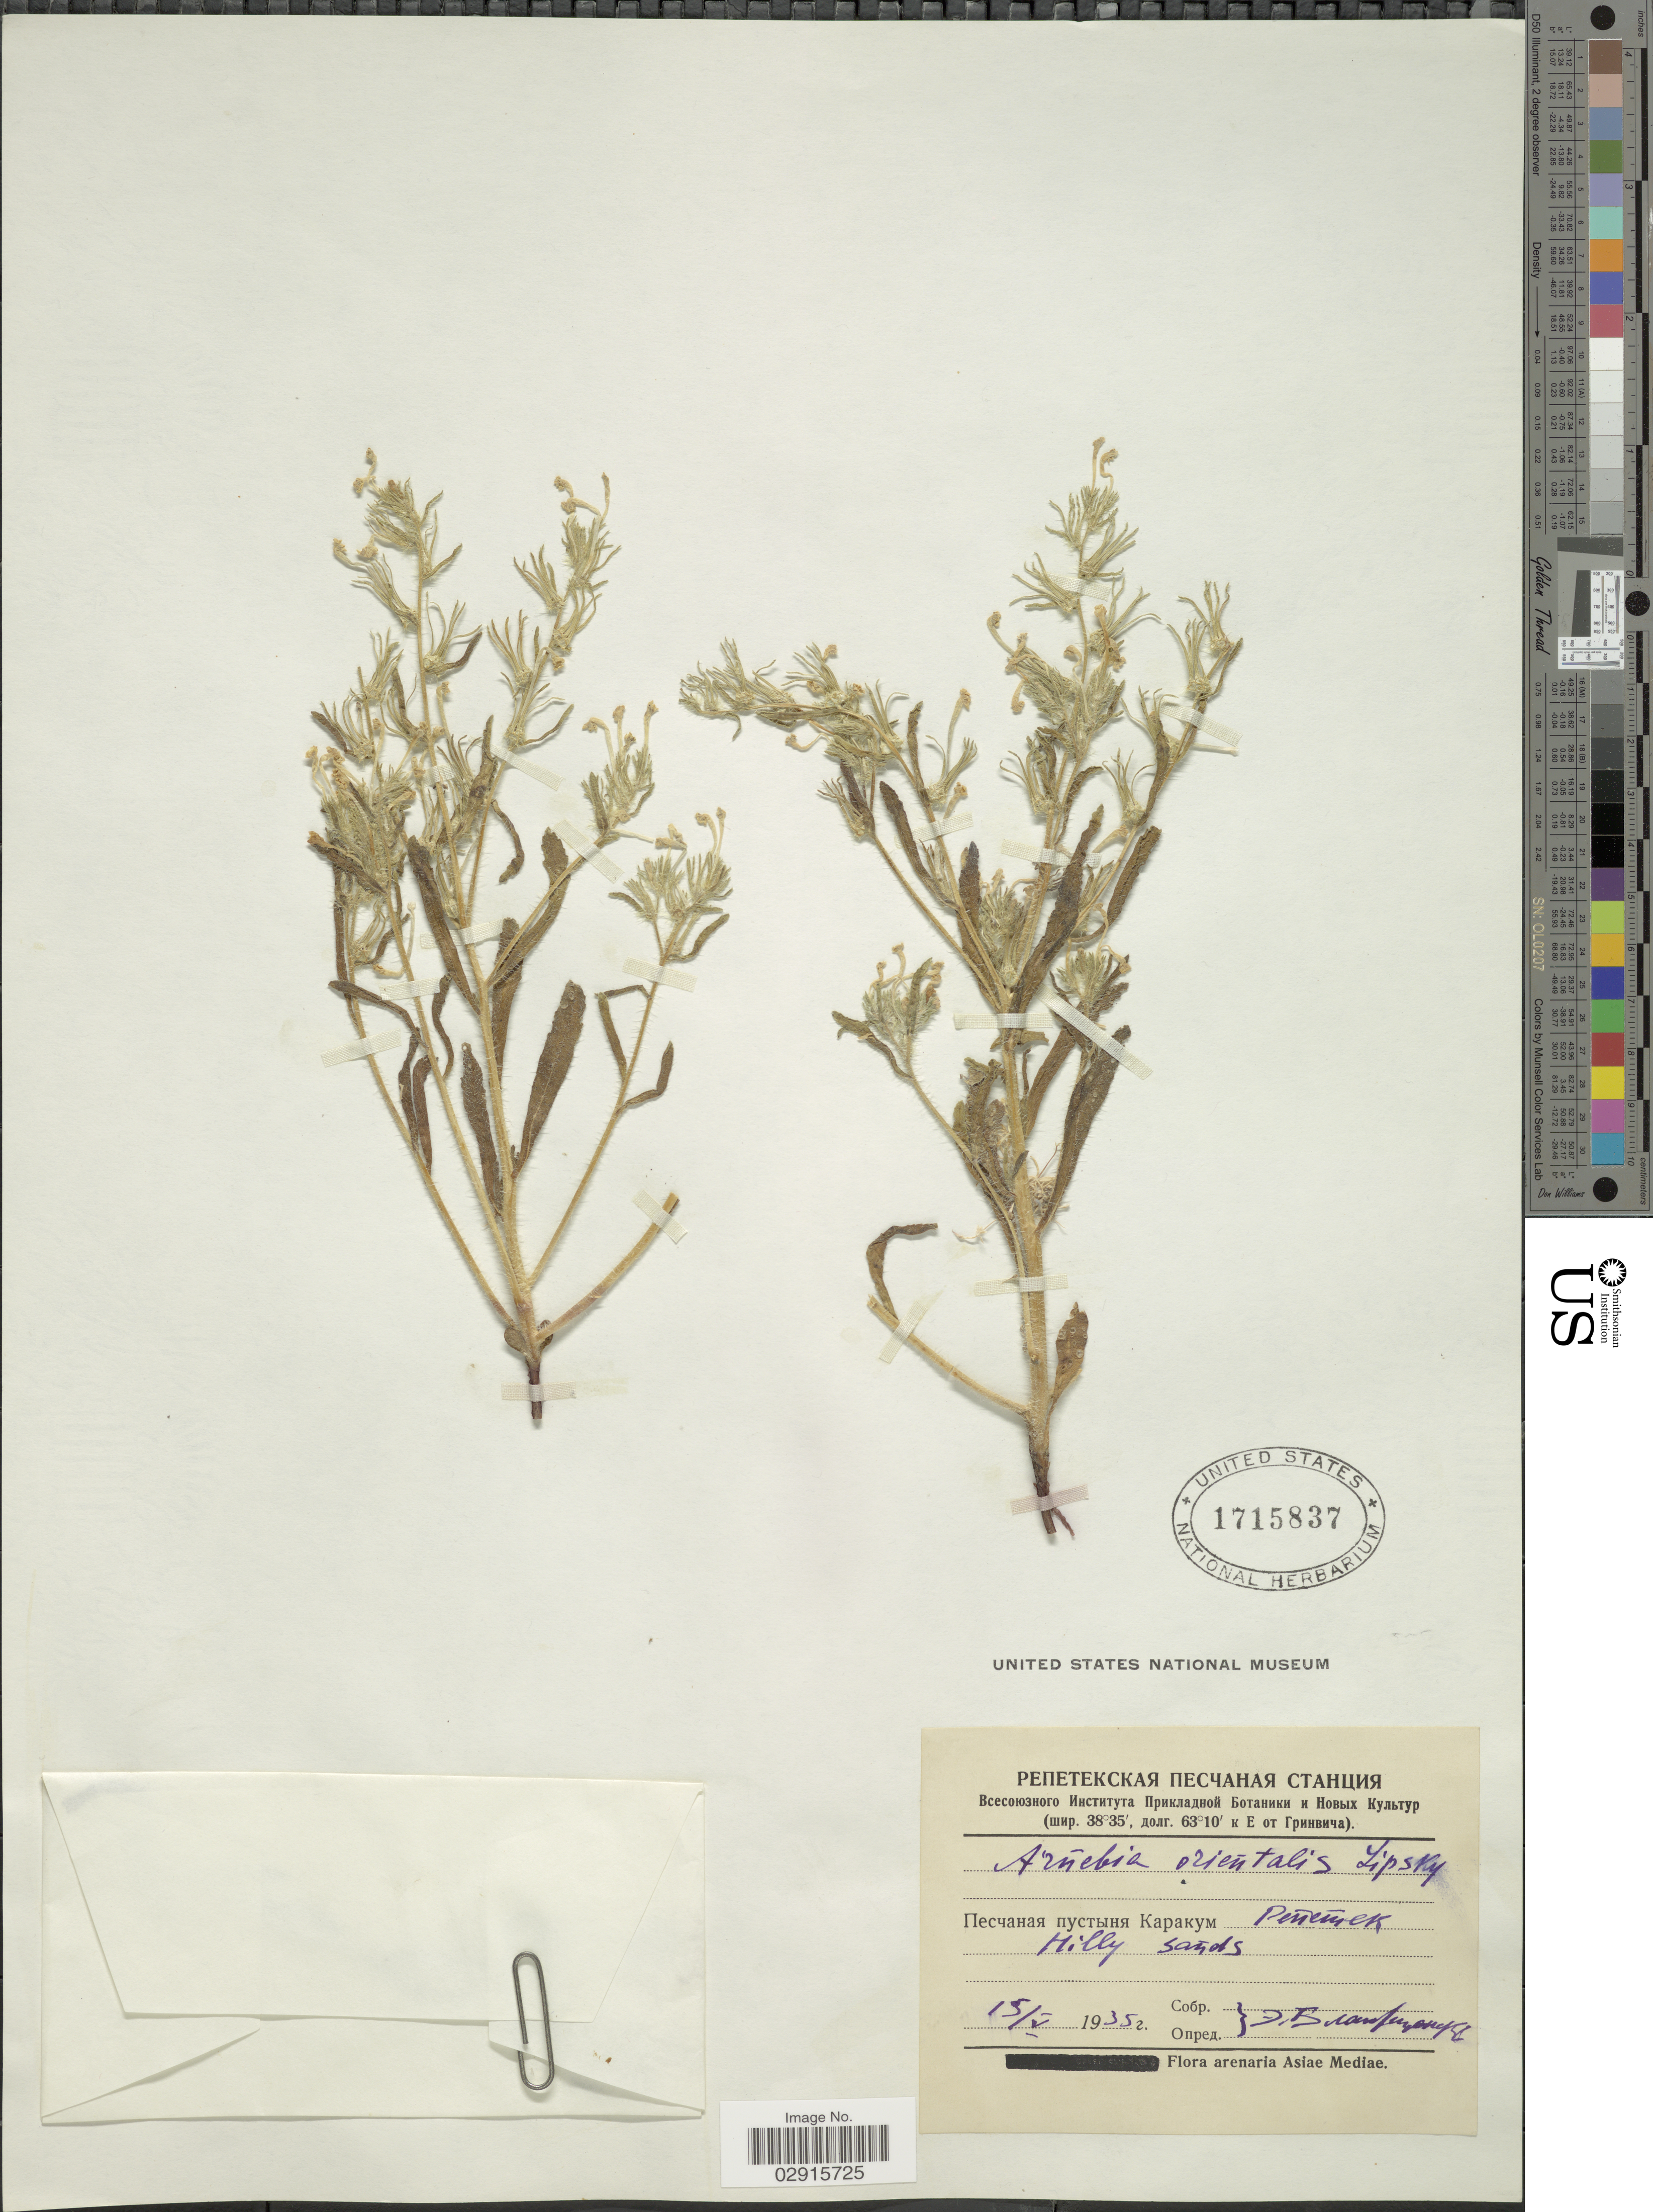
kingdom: Plantae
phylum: Tracheophyta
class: Magnoliopsida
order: Boraginales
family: Boraginaceae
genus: Arnebia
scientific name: Arnebia orientalis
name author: Lipsky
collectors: E. Blagoveshensky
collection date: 1935-05-15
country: Turkmenistan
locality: Karakum Desert, Repetek. Asiae Mediae.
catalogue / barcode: US 1715837